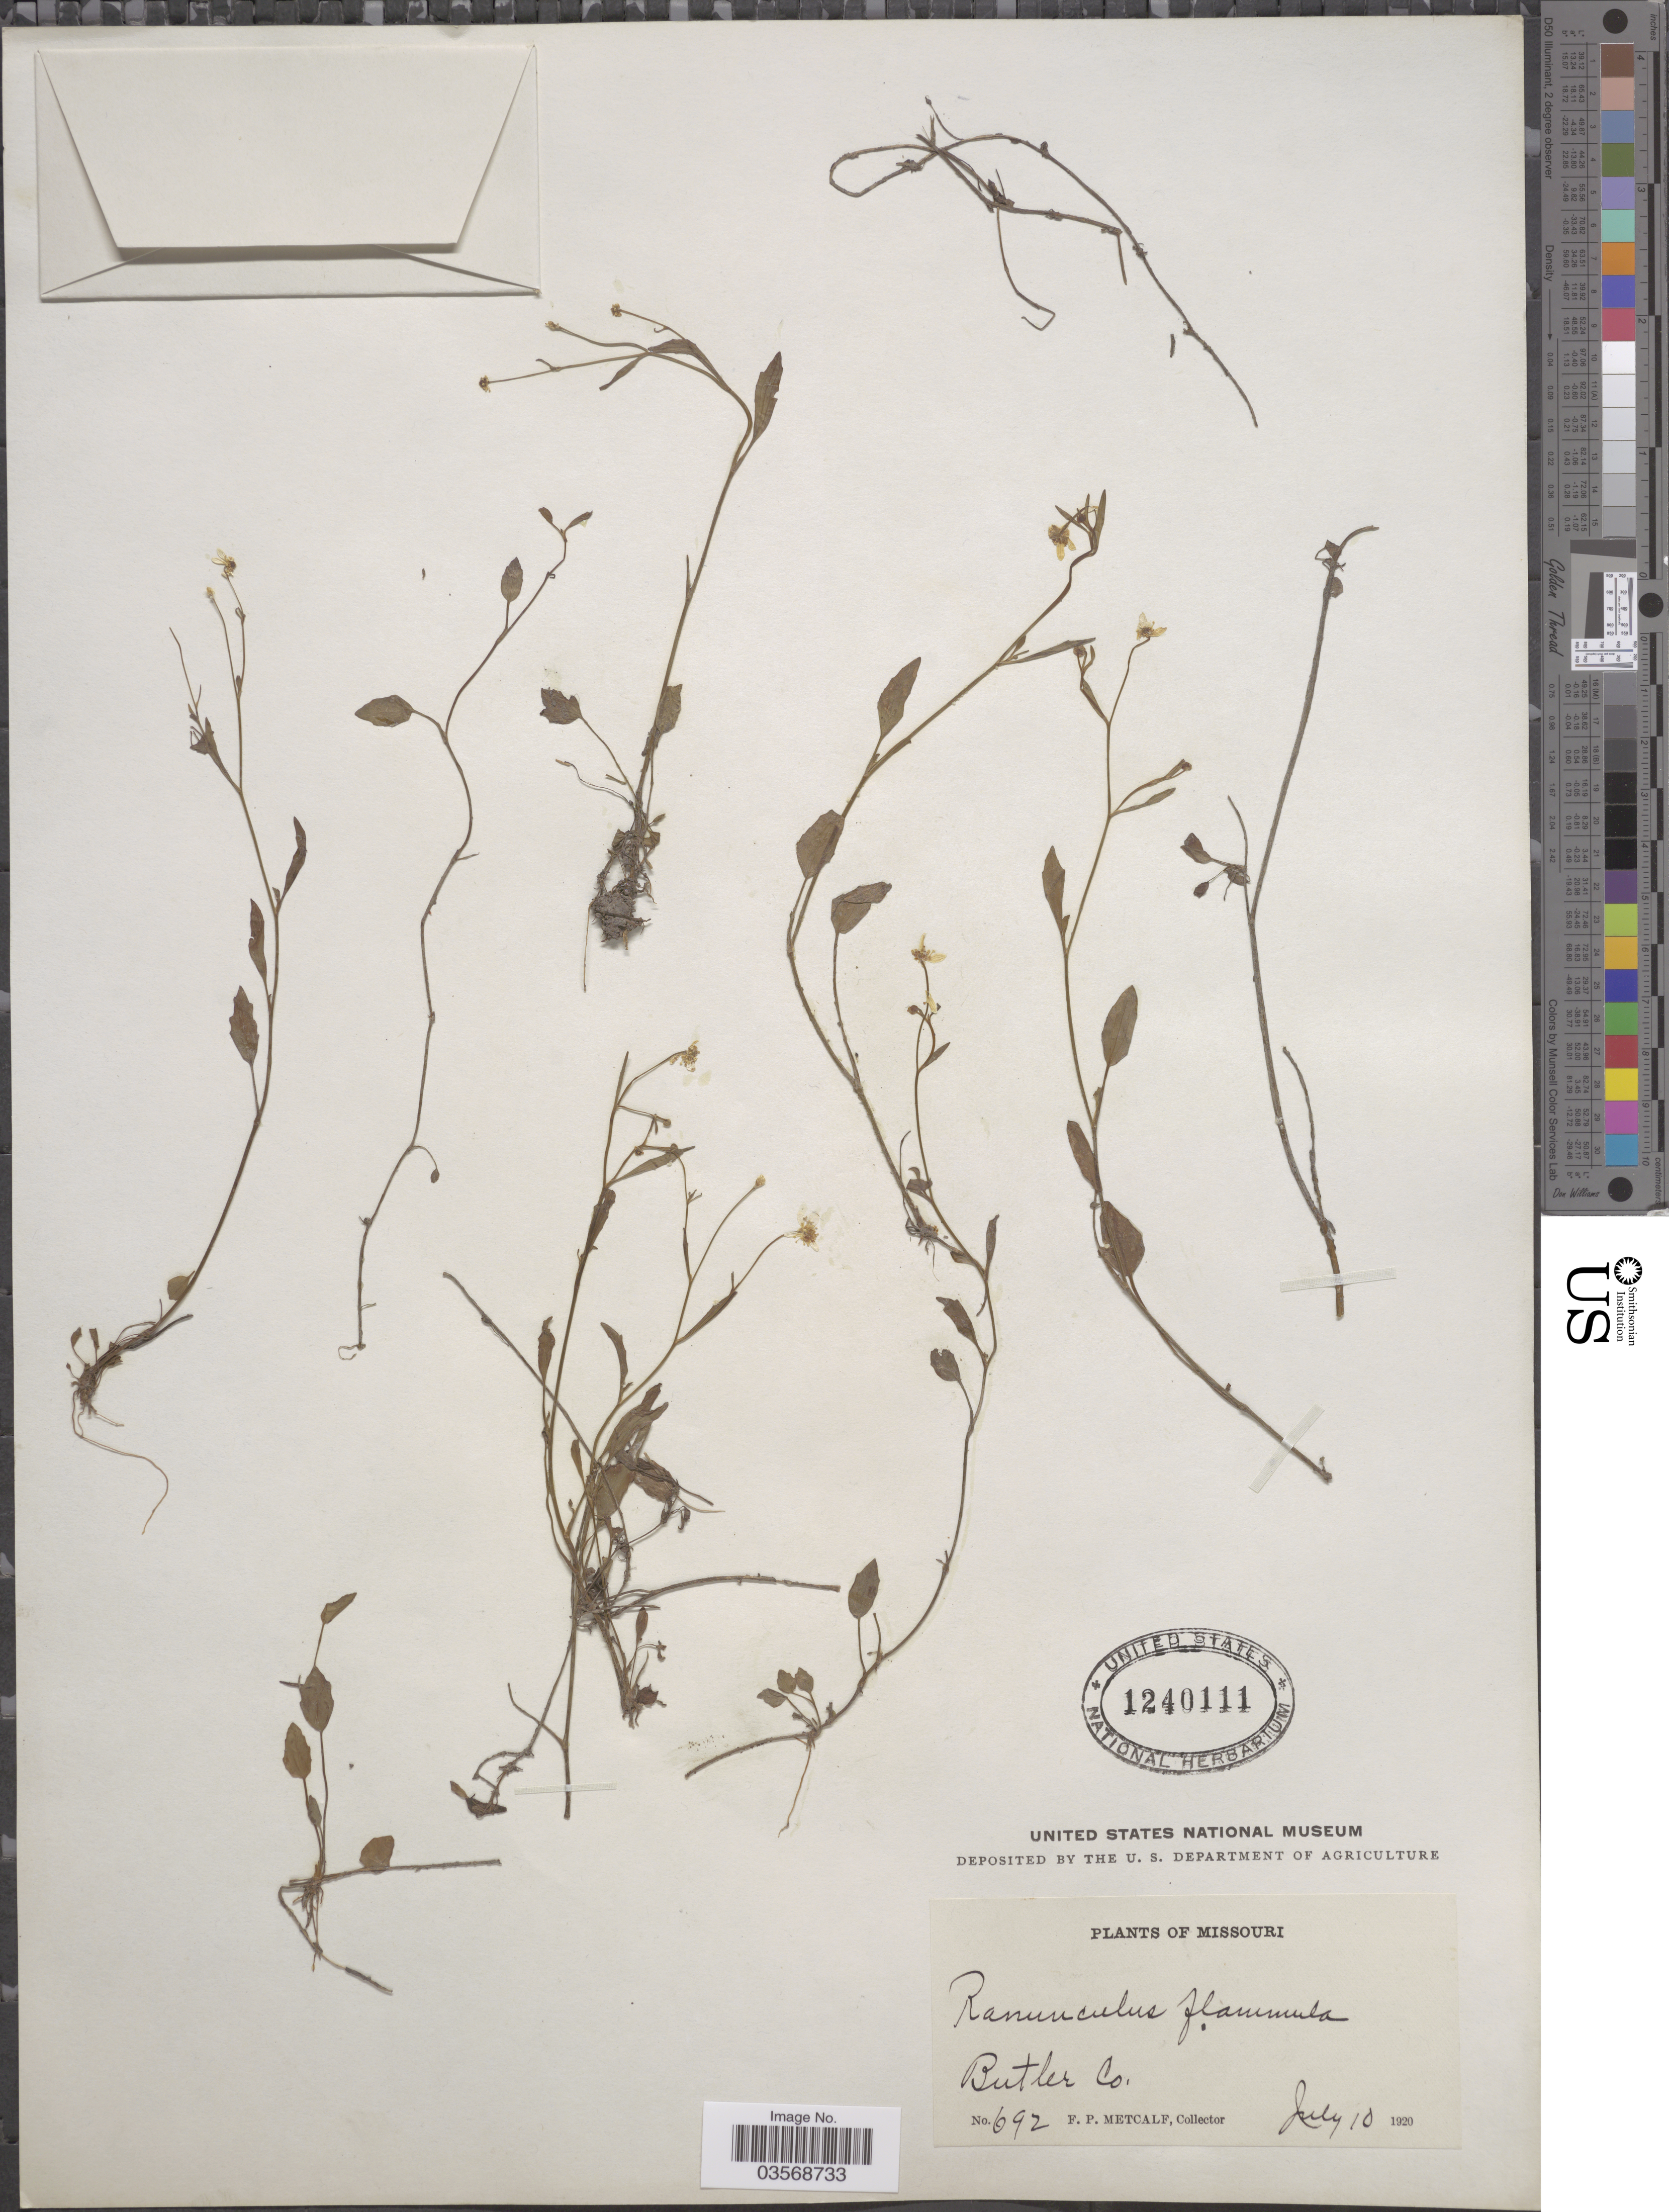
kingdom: Plantae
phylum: Tracheophyta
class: Magnoliopsida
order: Ranunculales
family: Ranunculaceae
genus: Ranunculus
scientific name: Ranunculus pusillus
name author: Poir.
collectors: F. Metcalf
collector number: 692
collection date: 1920-07-10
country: United States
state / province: Missouri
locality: Butler Co.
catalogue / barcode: US 1240111